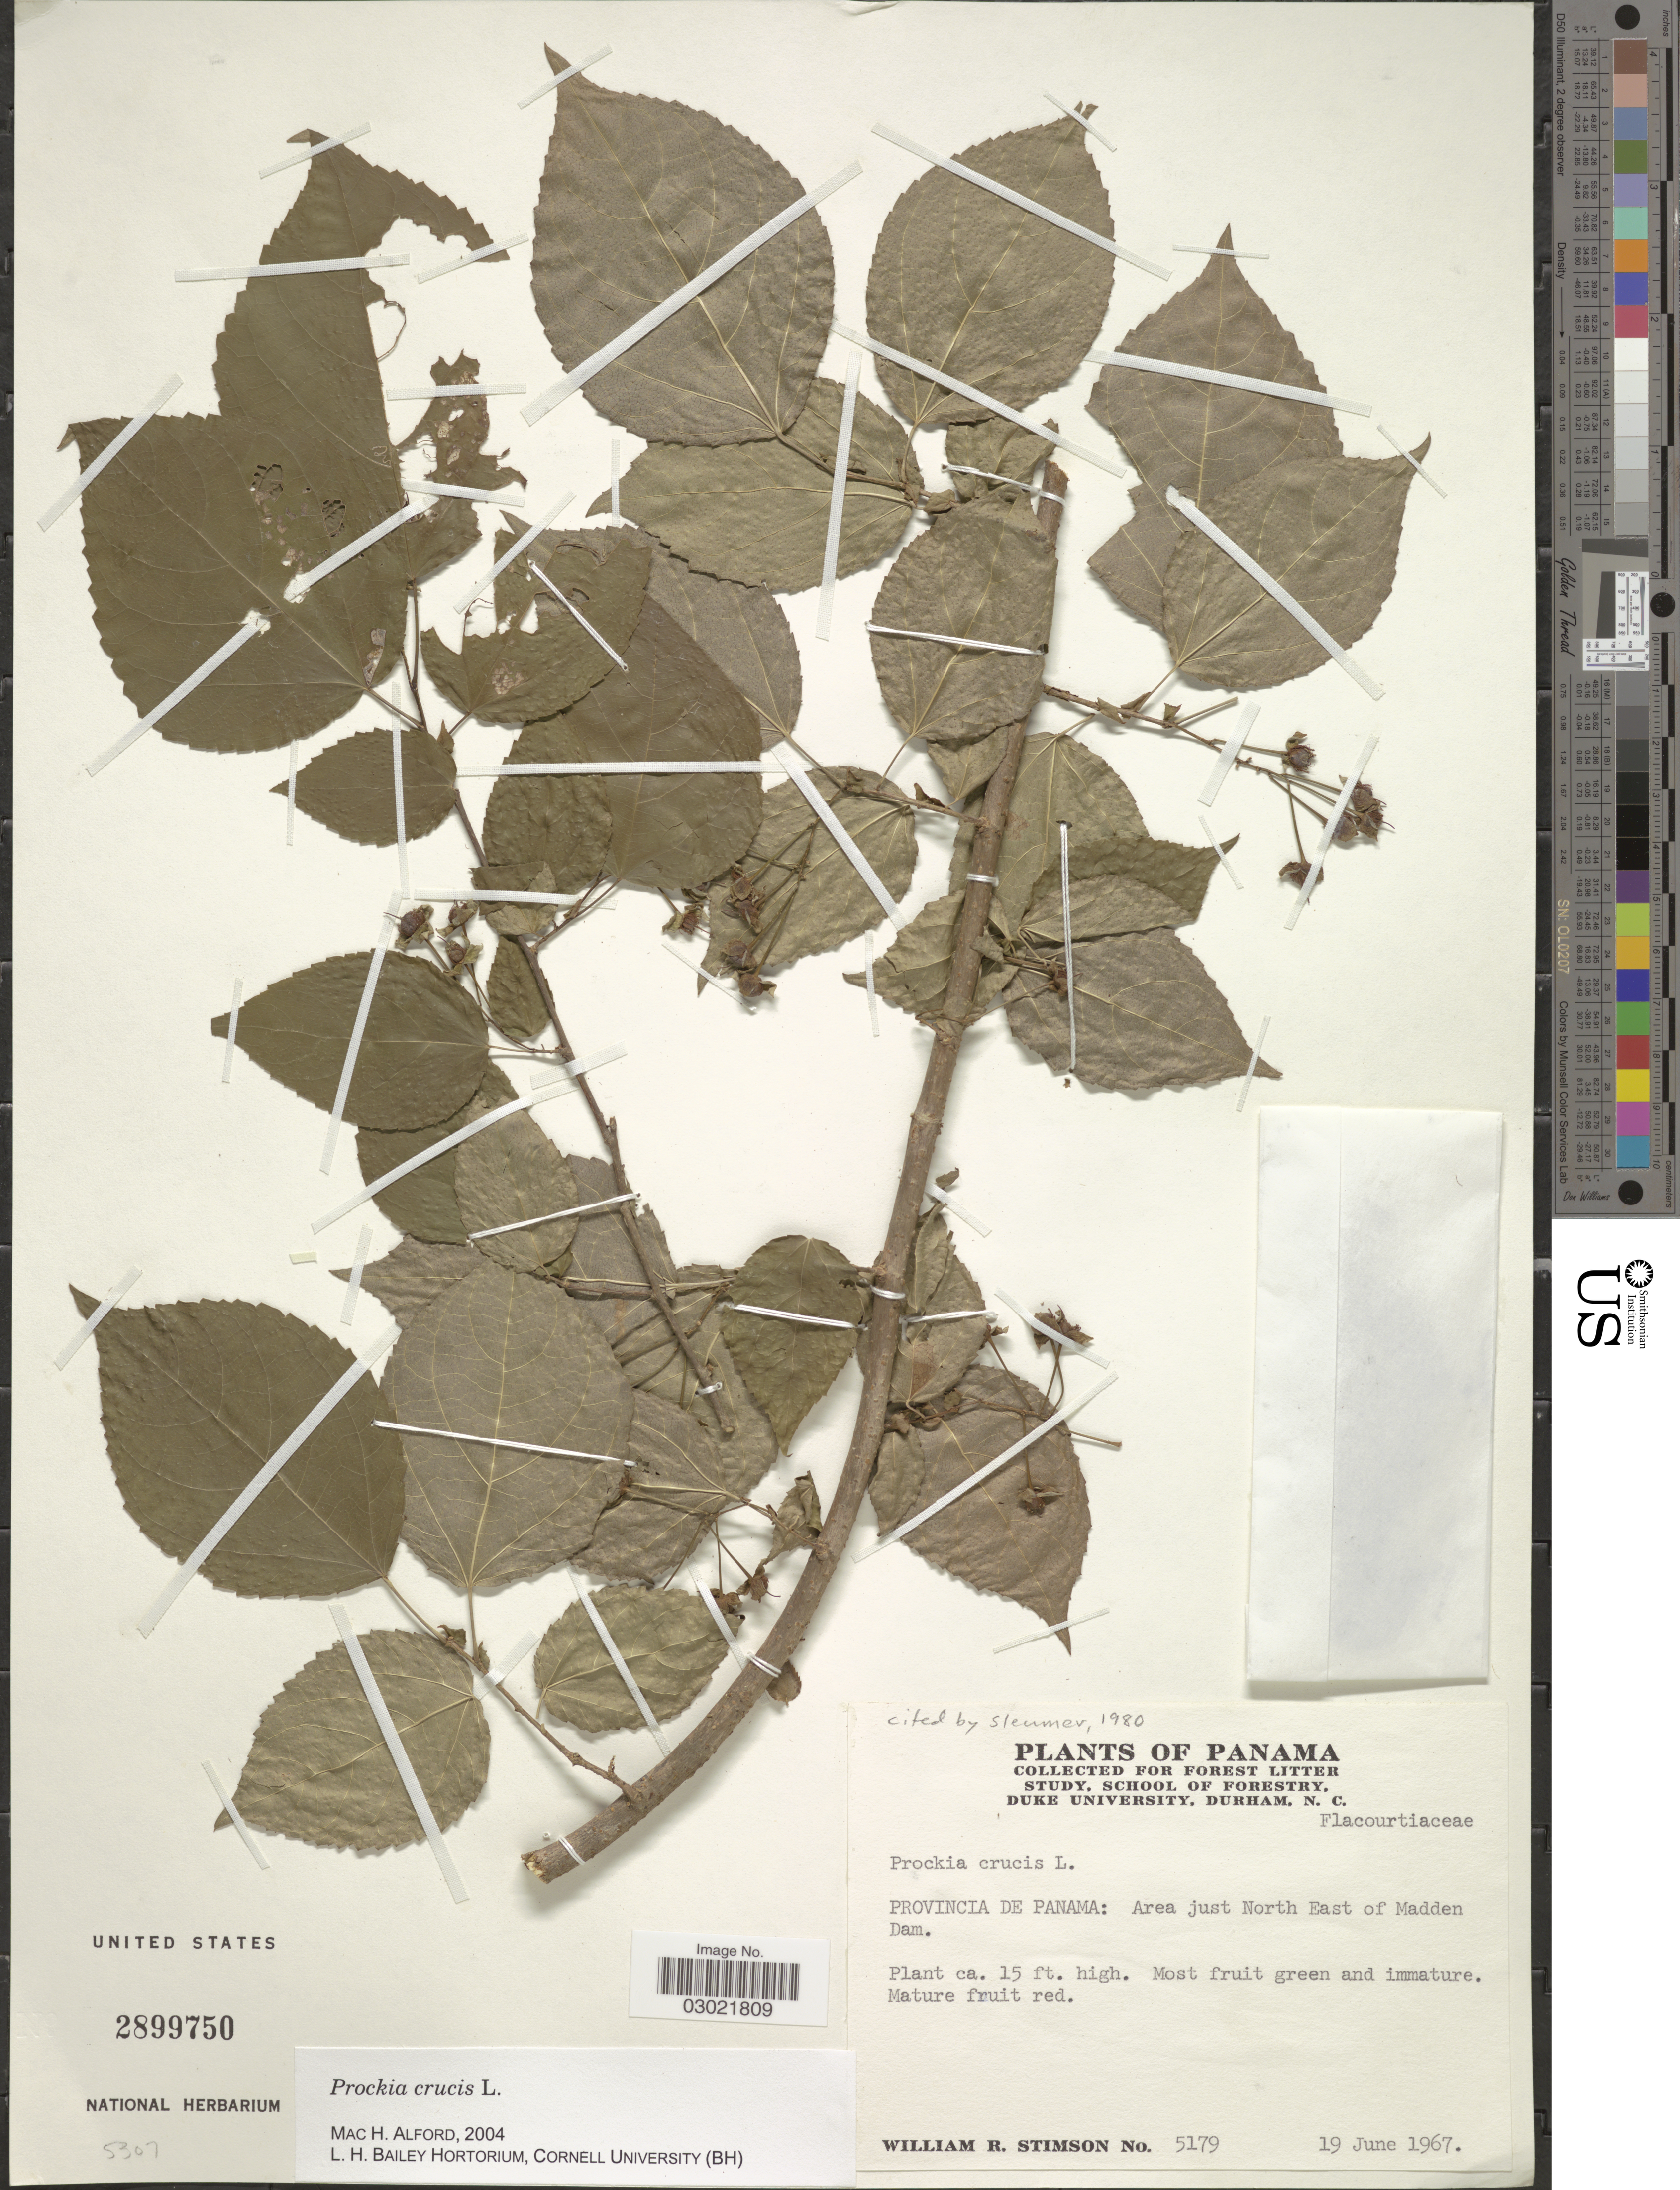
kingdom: Plantae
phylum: Tracheophyta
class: Magnoliopsida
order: Malpighiales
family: Salicaceae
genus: Prockia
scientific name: Prockia crucis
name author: P. Browne ex L.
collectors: W. R. Stimson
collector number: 5179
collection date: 1967-06-19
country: Panama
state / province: Panamá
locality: Area just North East of Madden Dam.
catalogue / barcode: US 2899750